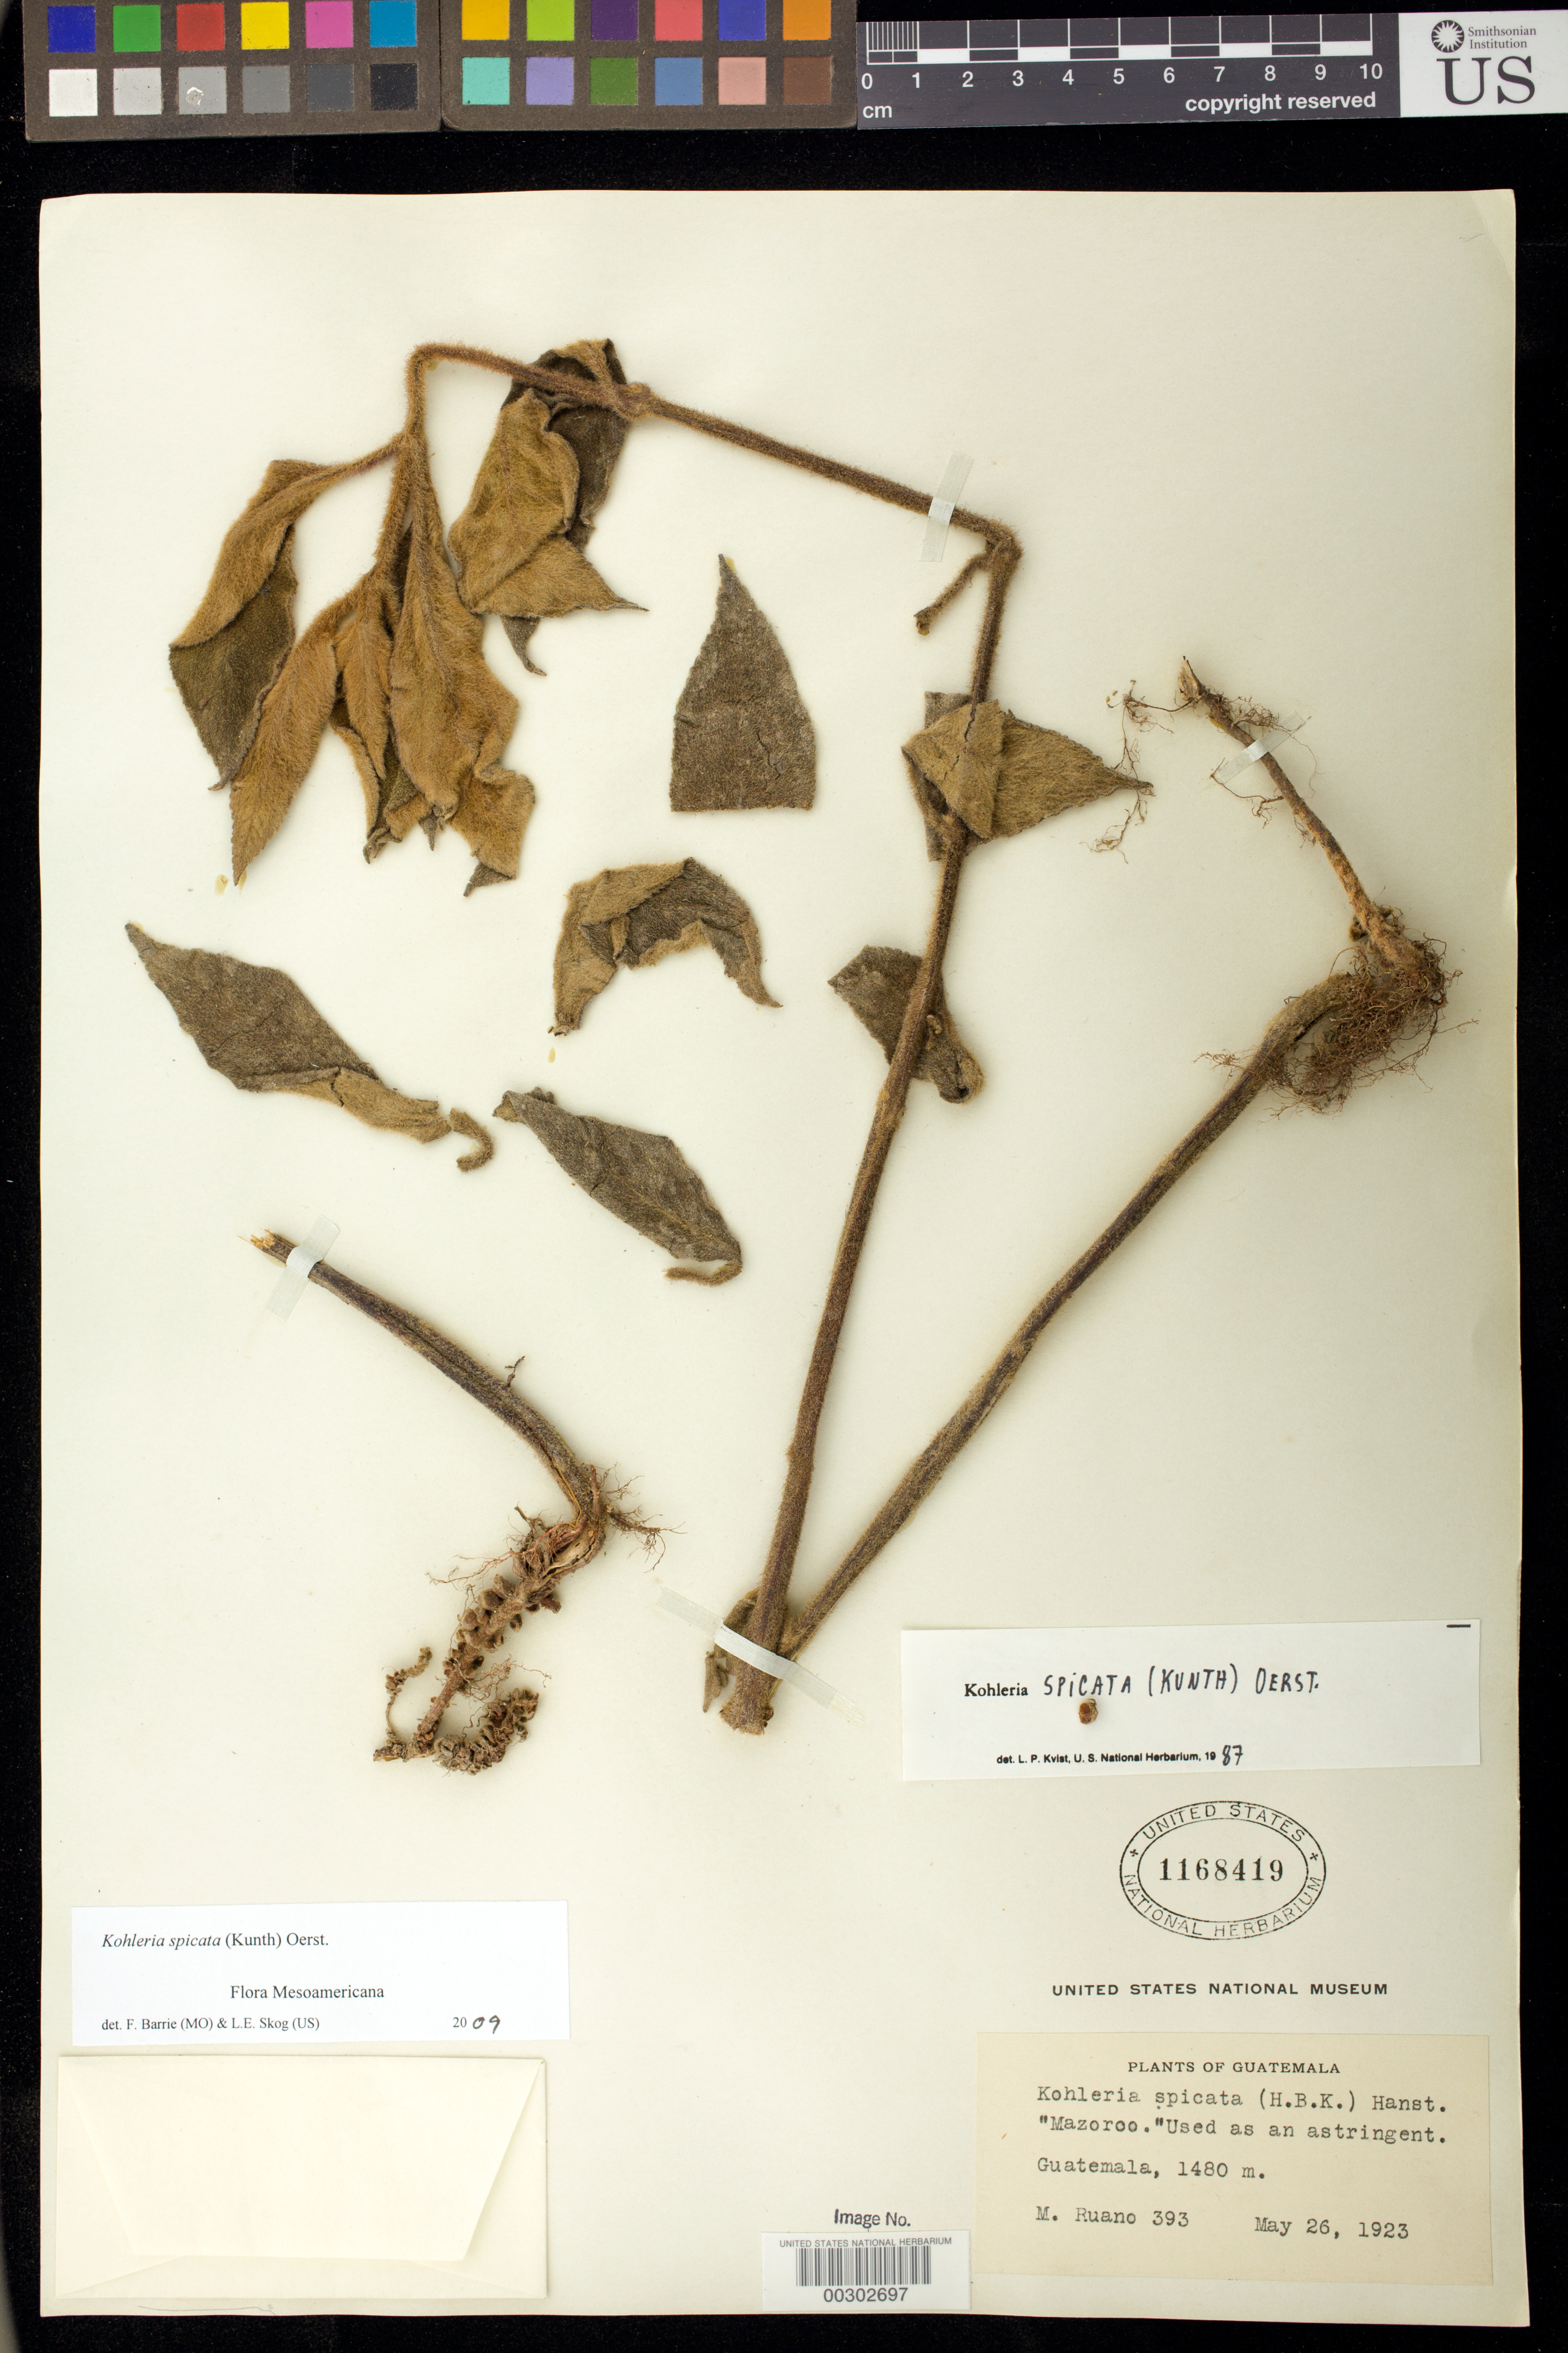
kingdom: Plantae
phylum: Tracheophyta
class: Magnoliopsida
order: Lamiales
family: Gesneriaceae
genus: Kohleria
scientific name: Kohleria spicata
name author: (Kunth) Oerst.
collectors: M. Ruano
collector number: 393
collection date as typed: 26 May 1923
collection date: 1923-05-26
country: Guatemala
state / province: Guatemala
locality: Guatemala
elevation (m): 1480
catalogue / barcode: US 1168419